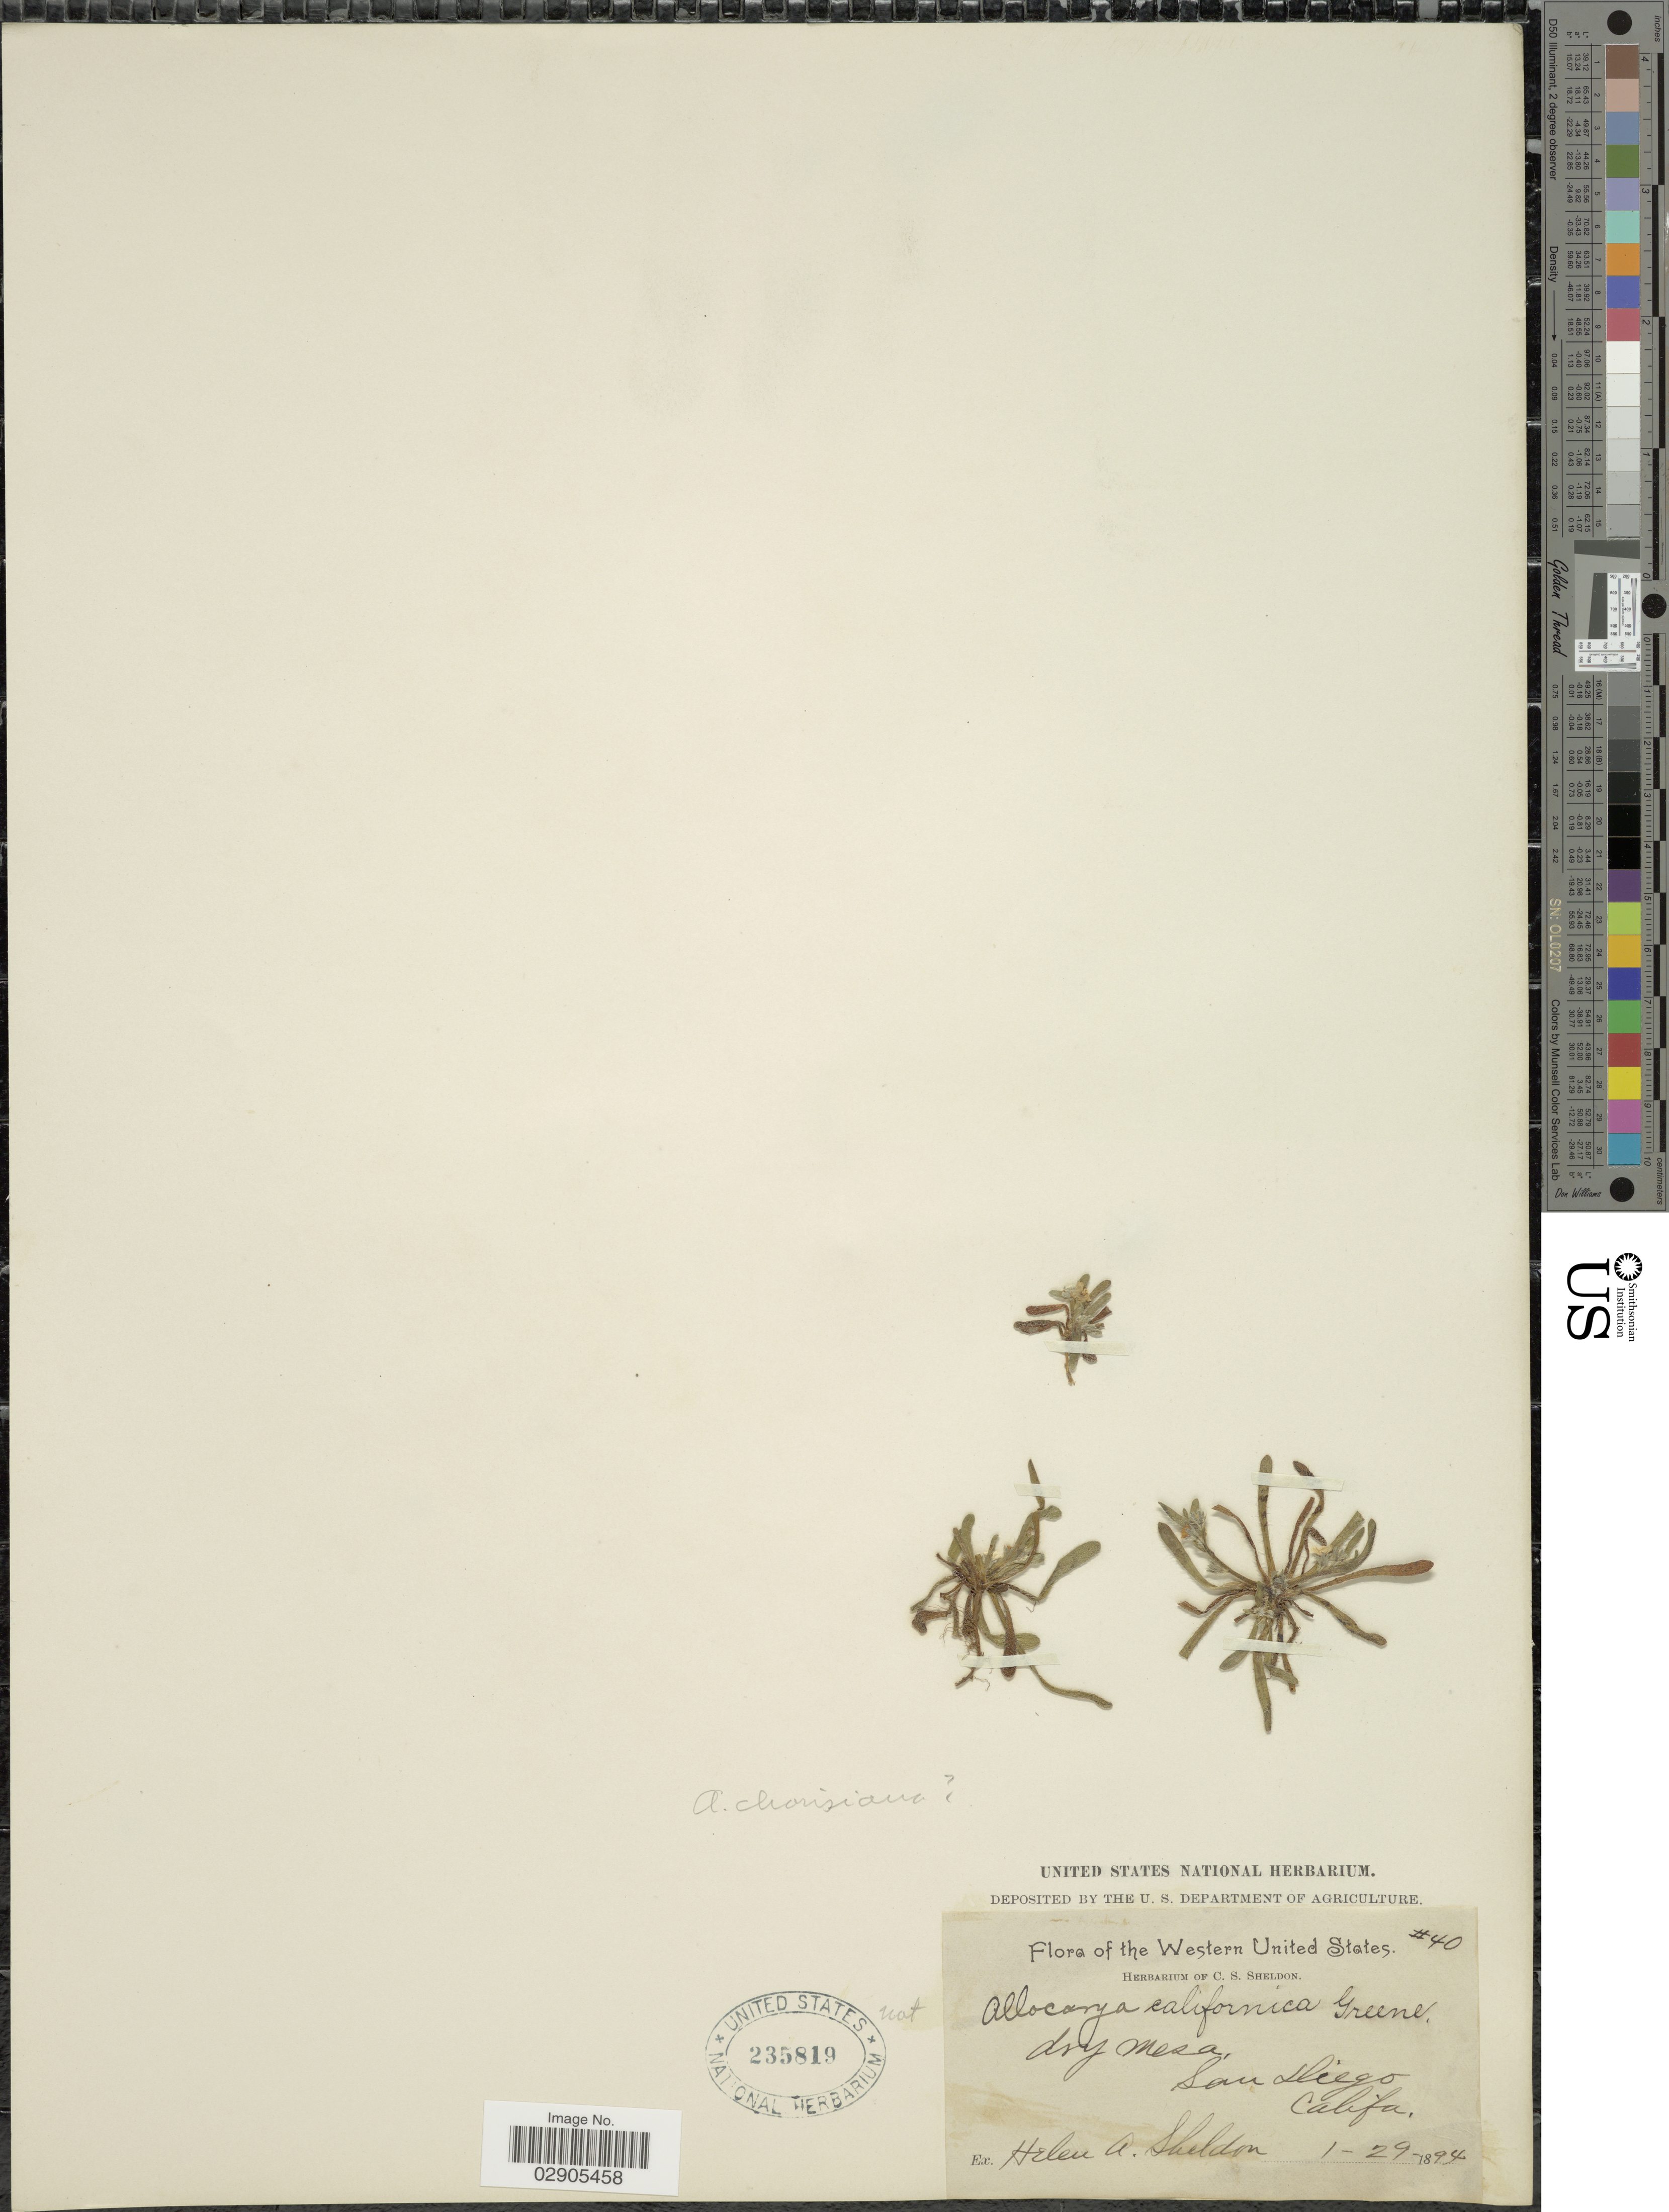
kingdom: Plantae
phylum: Tracheophyta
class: Magnoliopsida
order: Boraginales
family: Boraginaceae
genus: Allocarya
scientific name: Allocarya sp.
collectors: H. Sheldon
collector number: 40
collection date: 1894-01-29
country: United States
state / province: California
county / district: San Diego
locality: Western United States. San Diego.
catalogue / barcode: US 235819